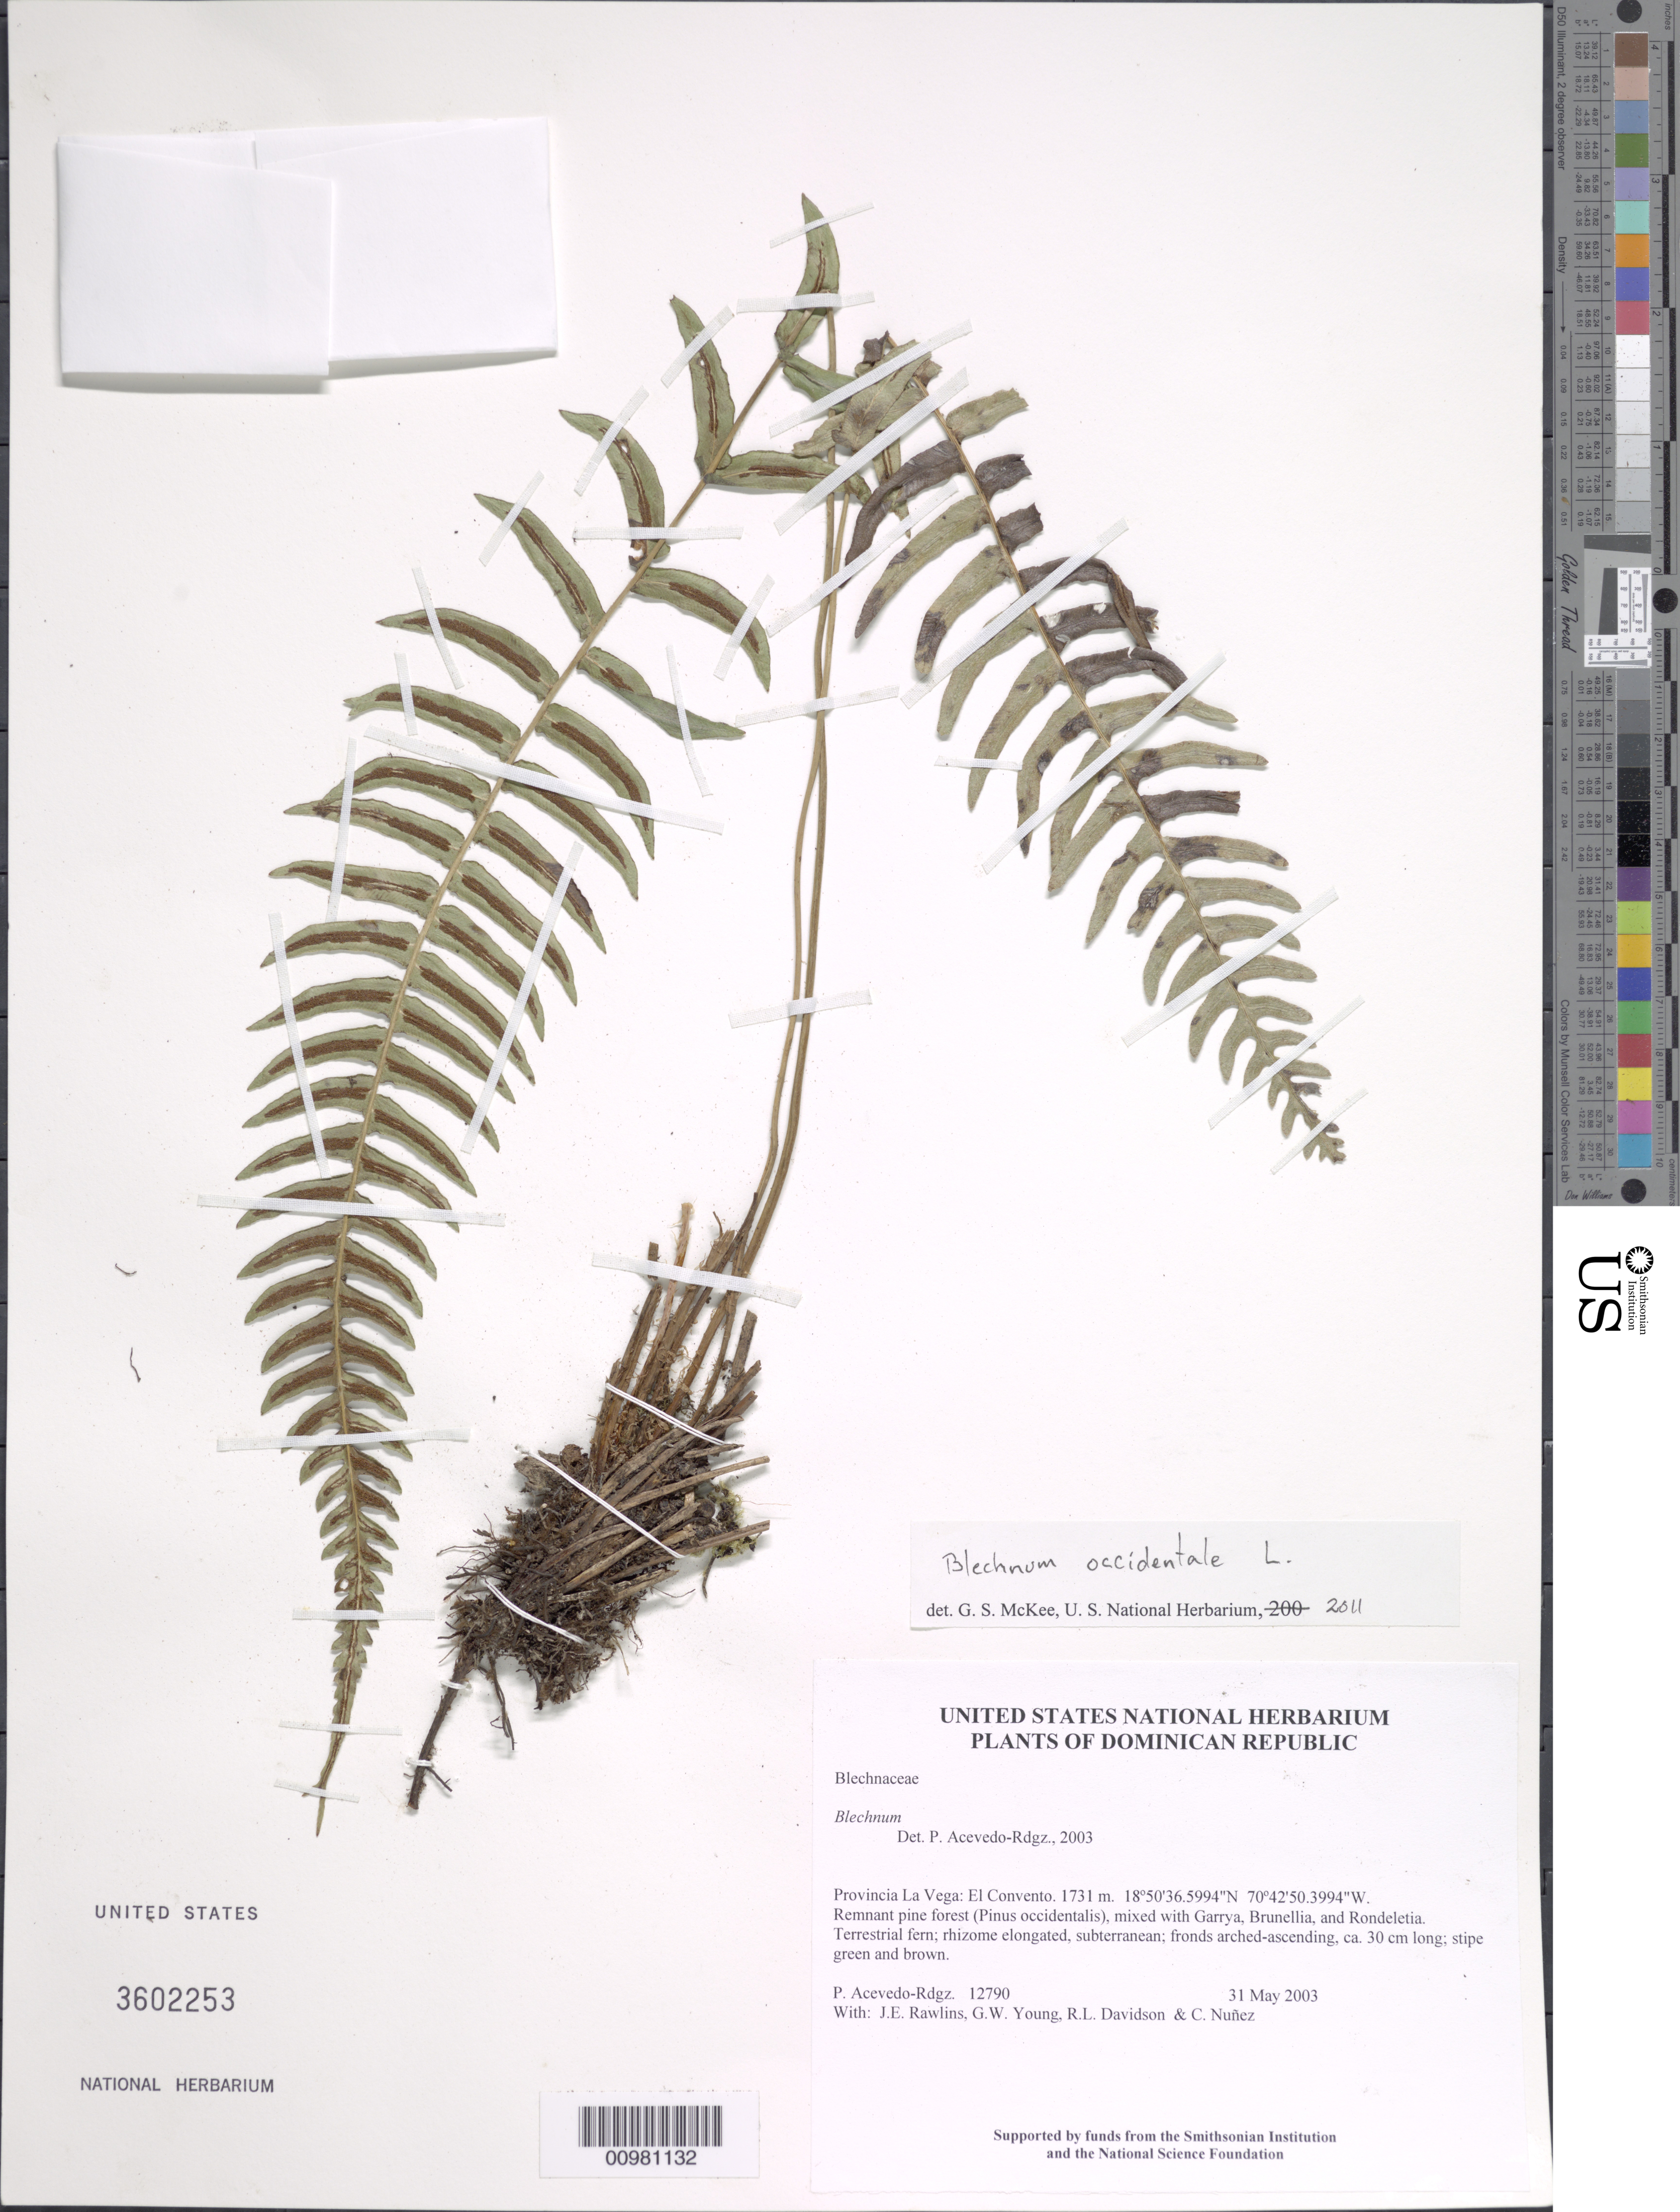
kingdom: Plantae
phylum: Tracheophyta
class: Polypodiopsida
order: Polypodiales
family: Blechnaceae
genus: Blechnum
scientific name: Blechnum occidentale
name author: L.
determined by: McKee, G. S., (US), NMNH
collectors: P. Acevedo-Rodr., J. Rawlins, G. Young, R. Davidson & C. Nunez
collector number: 12790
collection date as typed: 31 May 2003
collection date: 2003-05-31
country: Dominican Republic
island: Hispaniola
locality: Provincia La Vega: El Convento.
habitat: Remnant pine forest (Pinus occidentalis), mixed with Garrya, Brunellia, and Rondeletia.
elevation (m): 1731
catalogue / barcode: US 3602253